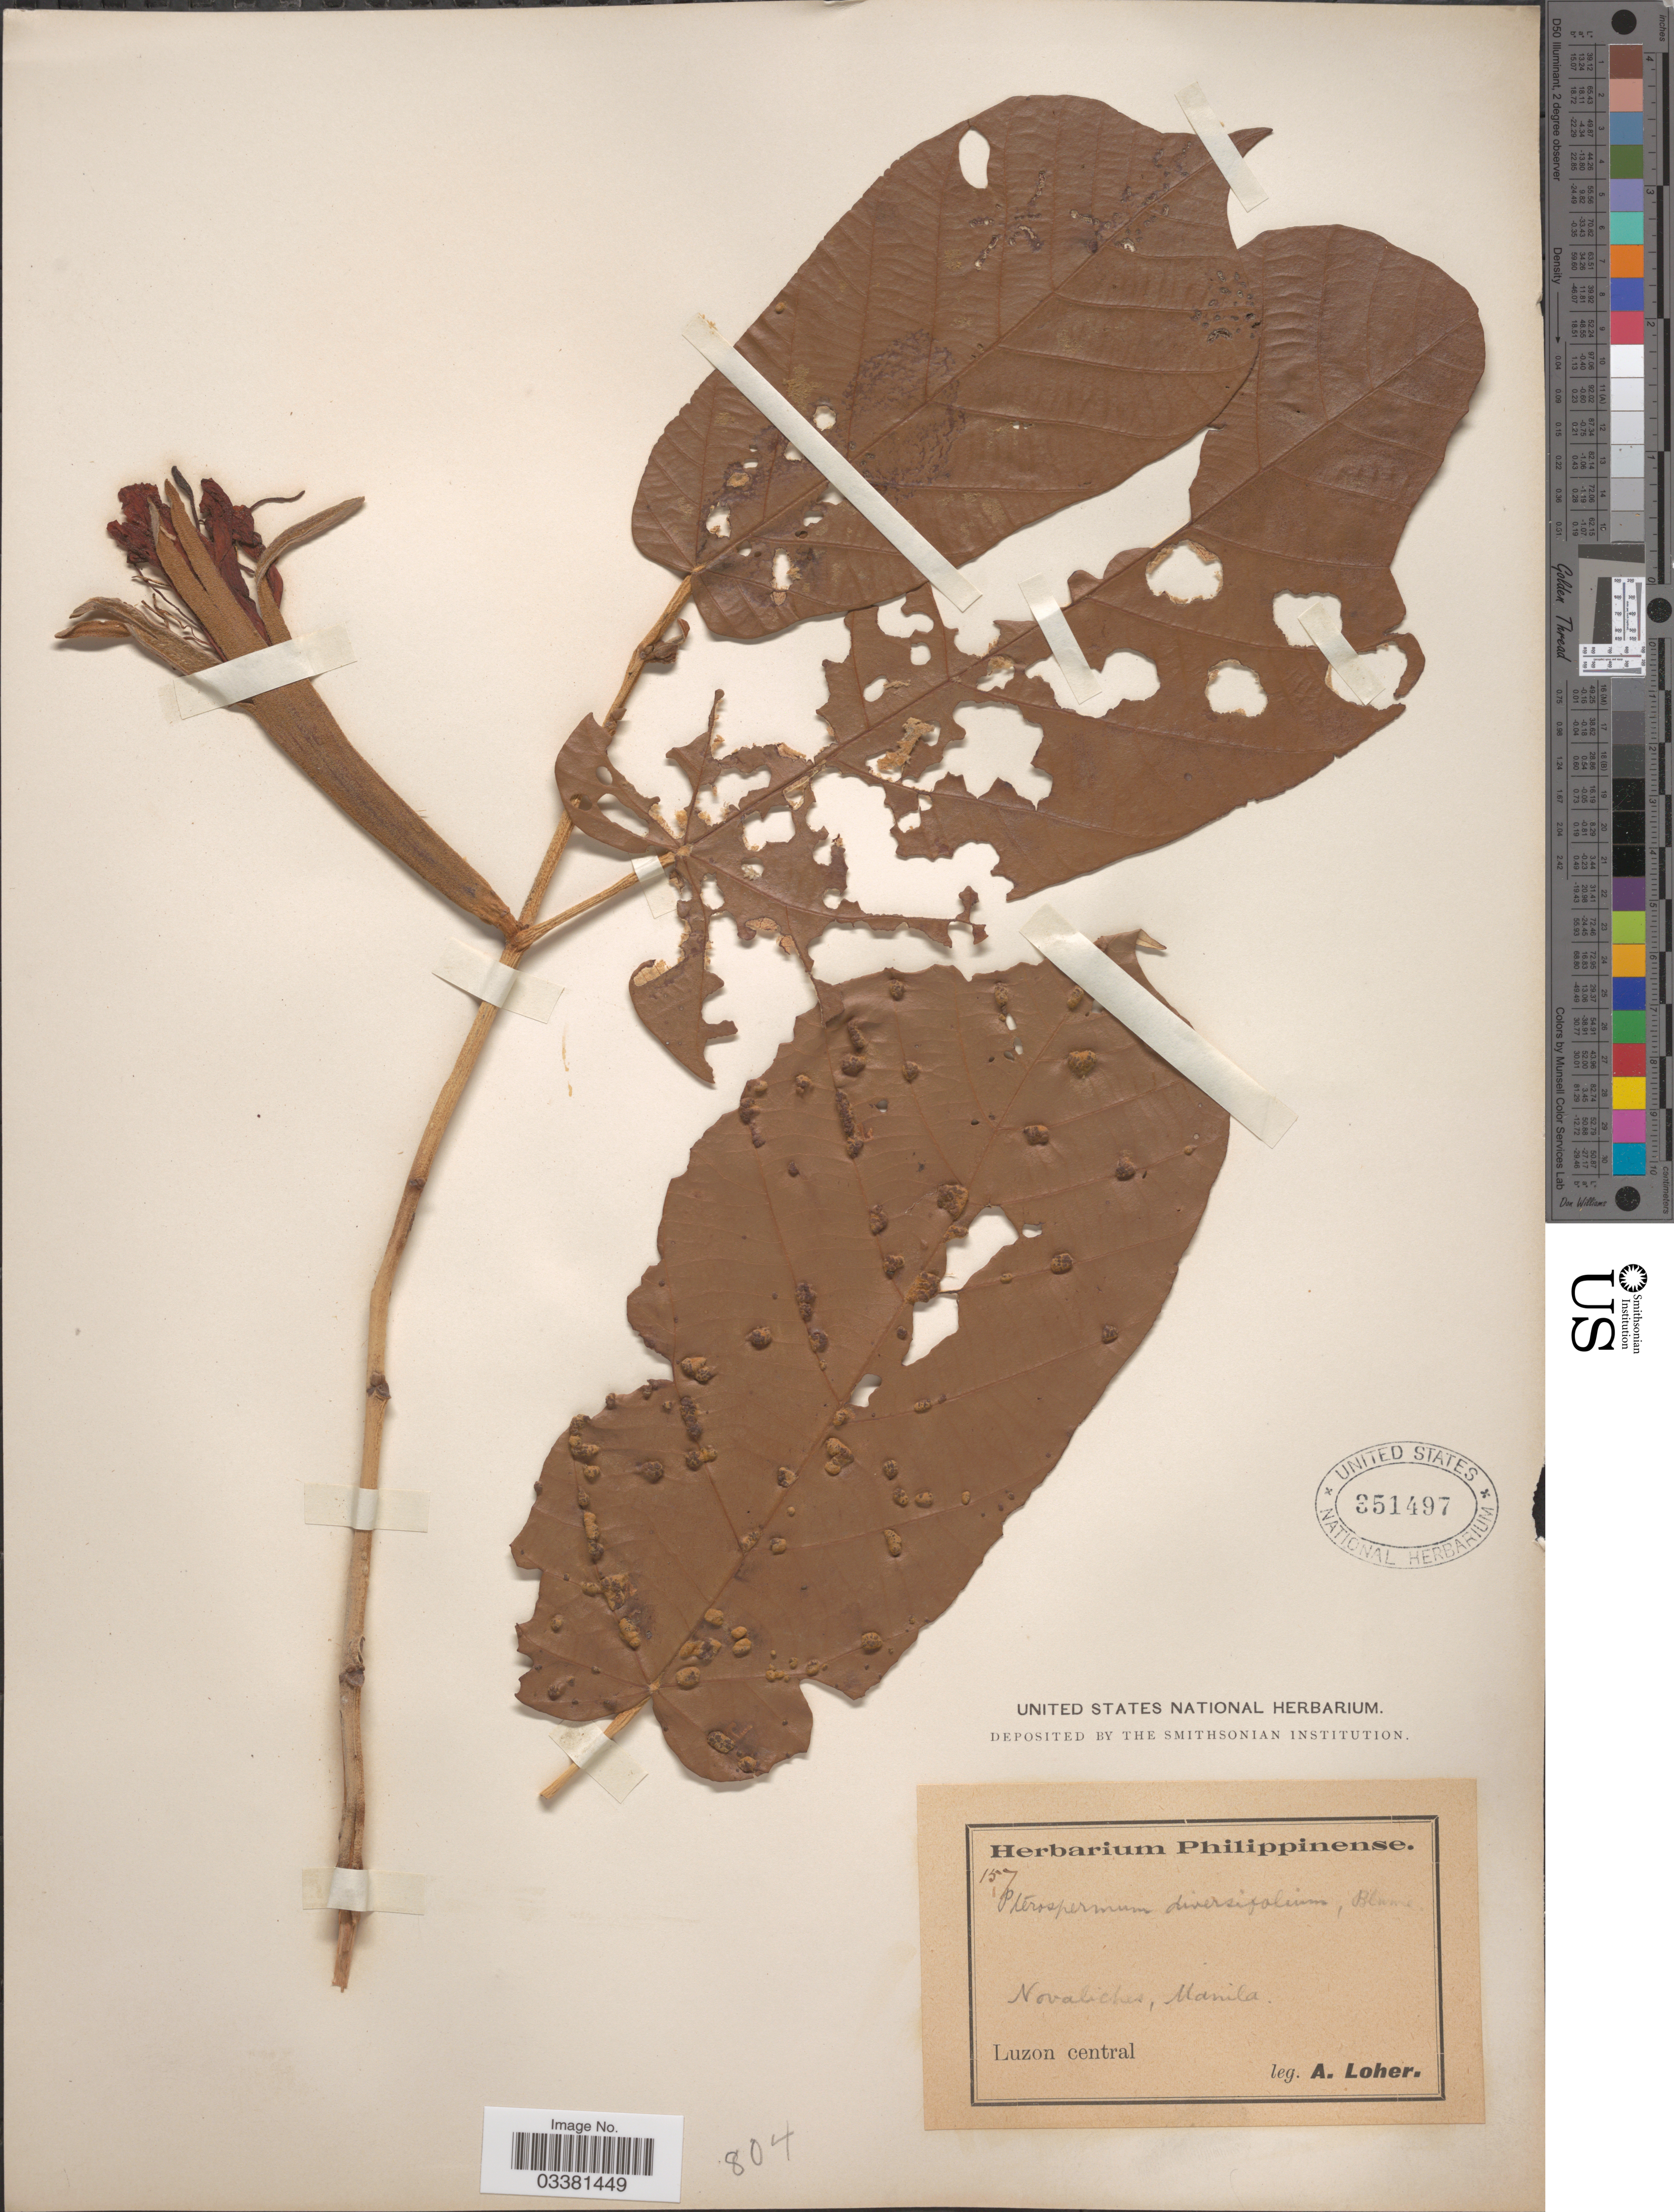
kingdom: Plantae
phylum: Tracheophyta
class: Magnoliopsida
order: Malvales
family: Malvaceae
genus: Pterospermum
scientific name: Pterospermum diversifolium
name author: Blume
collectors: A. Loher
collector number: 157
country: Philippines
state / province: Central Luzon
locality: Novaliches, Manila.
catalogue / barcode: US 351497